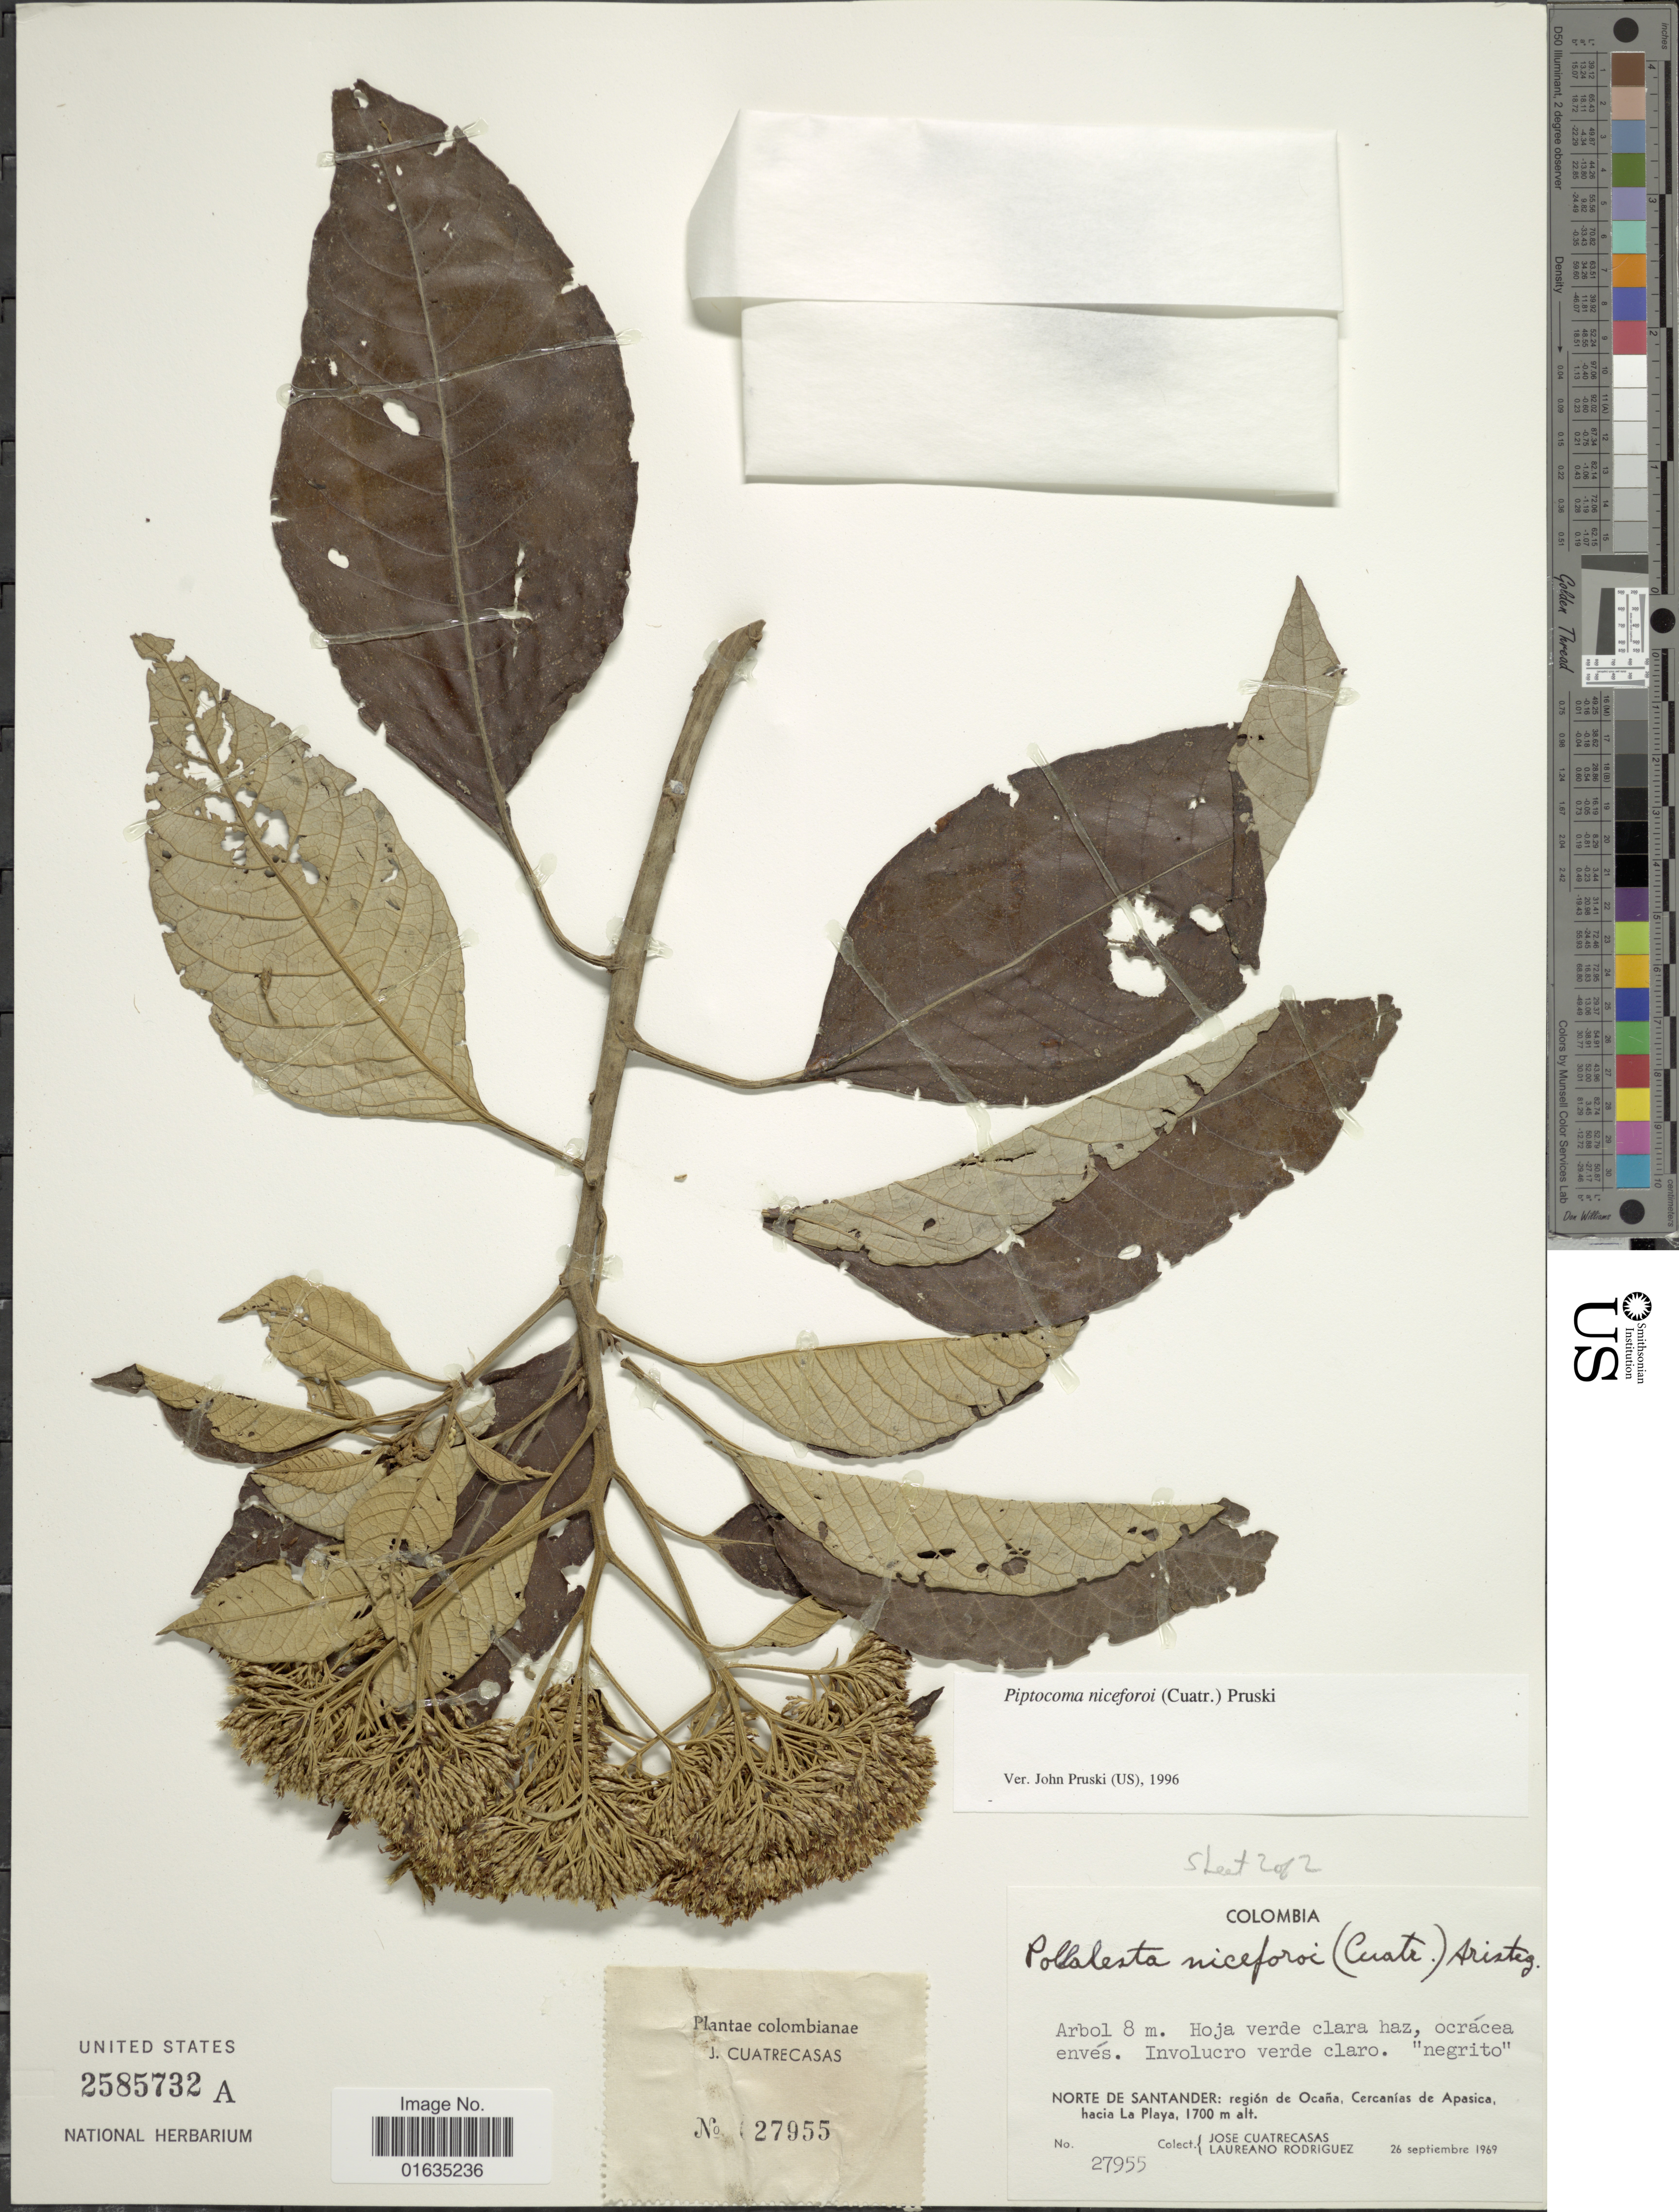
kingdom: Plantae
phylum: Tracheophyta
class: Magnoliopsida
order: Asterales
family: Asteraceae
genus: Piptocoma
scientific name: Piptocoma niceforoi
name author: (Cuatrec.) H. Rob.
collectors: J. Cuatrecasas & L. Rodriguez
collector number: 27955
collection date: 1969-09-26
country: Colombia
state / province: Norte de Santander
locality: Region de Ocana, Cercanias de Apasica, hacia La Playa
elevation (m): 1700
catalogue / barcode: US 2585732A